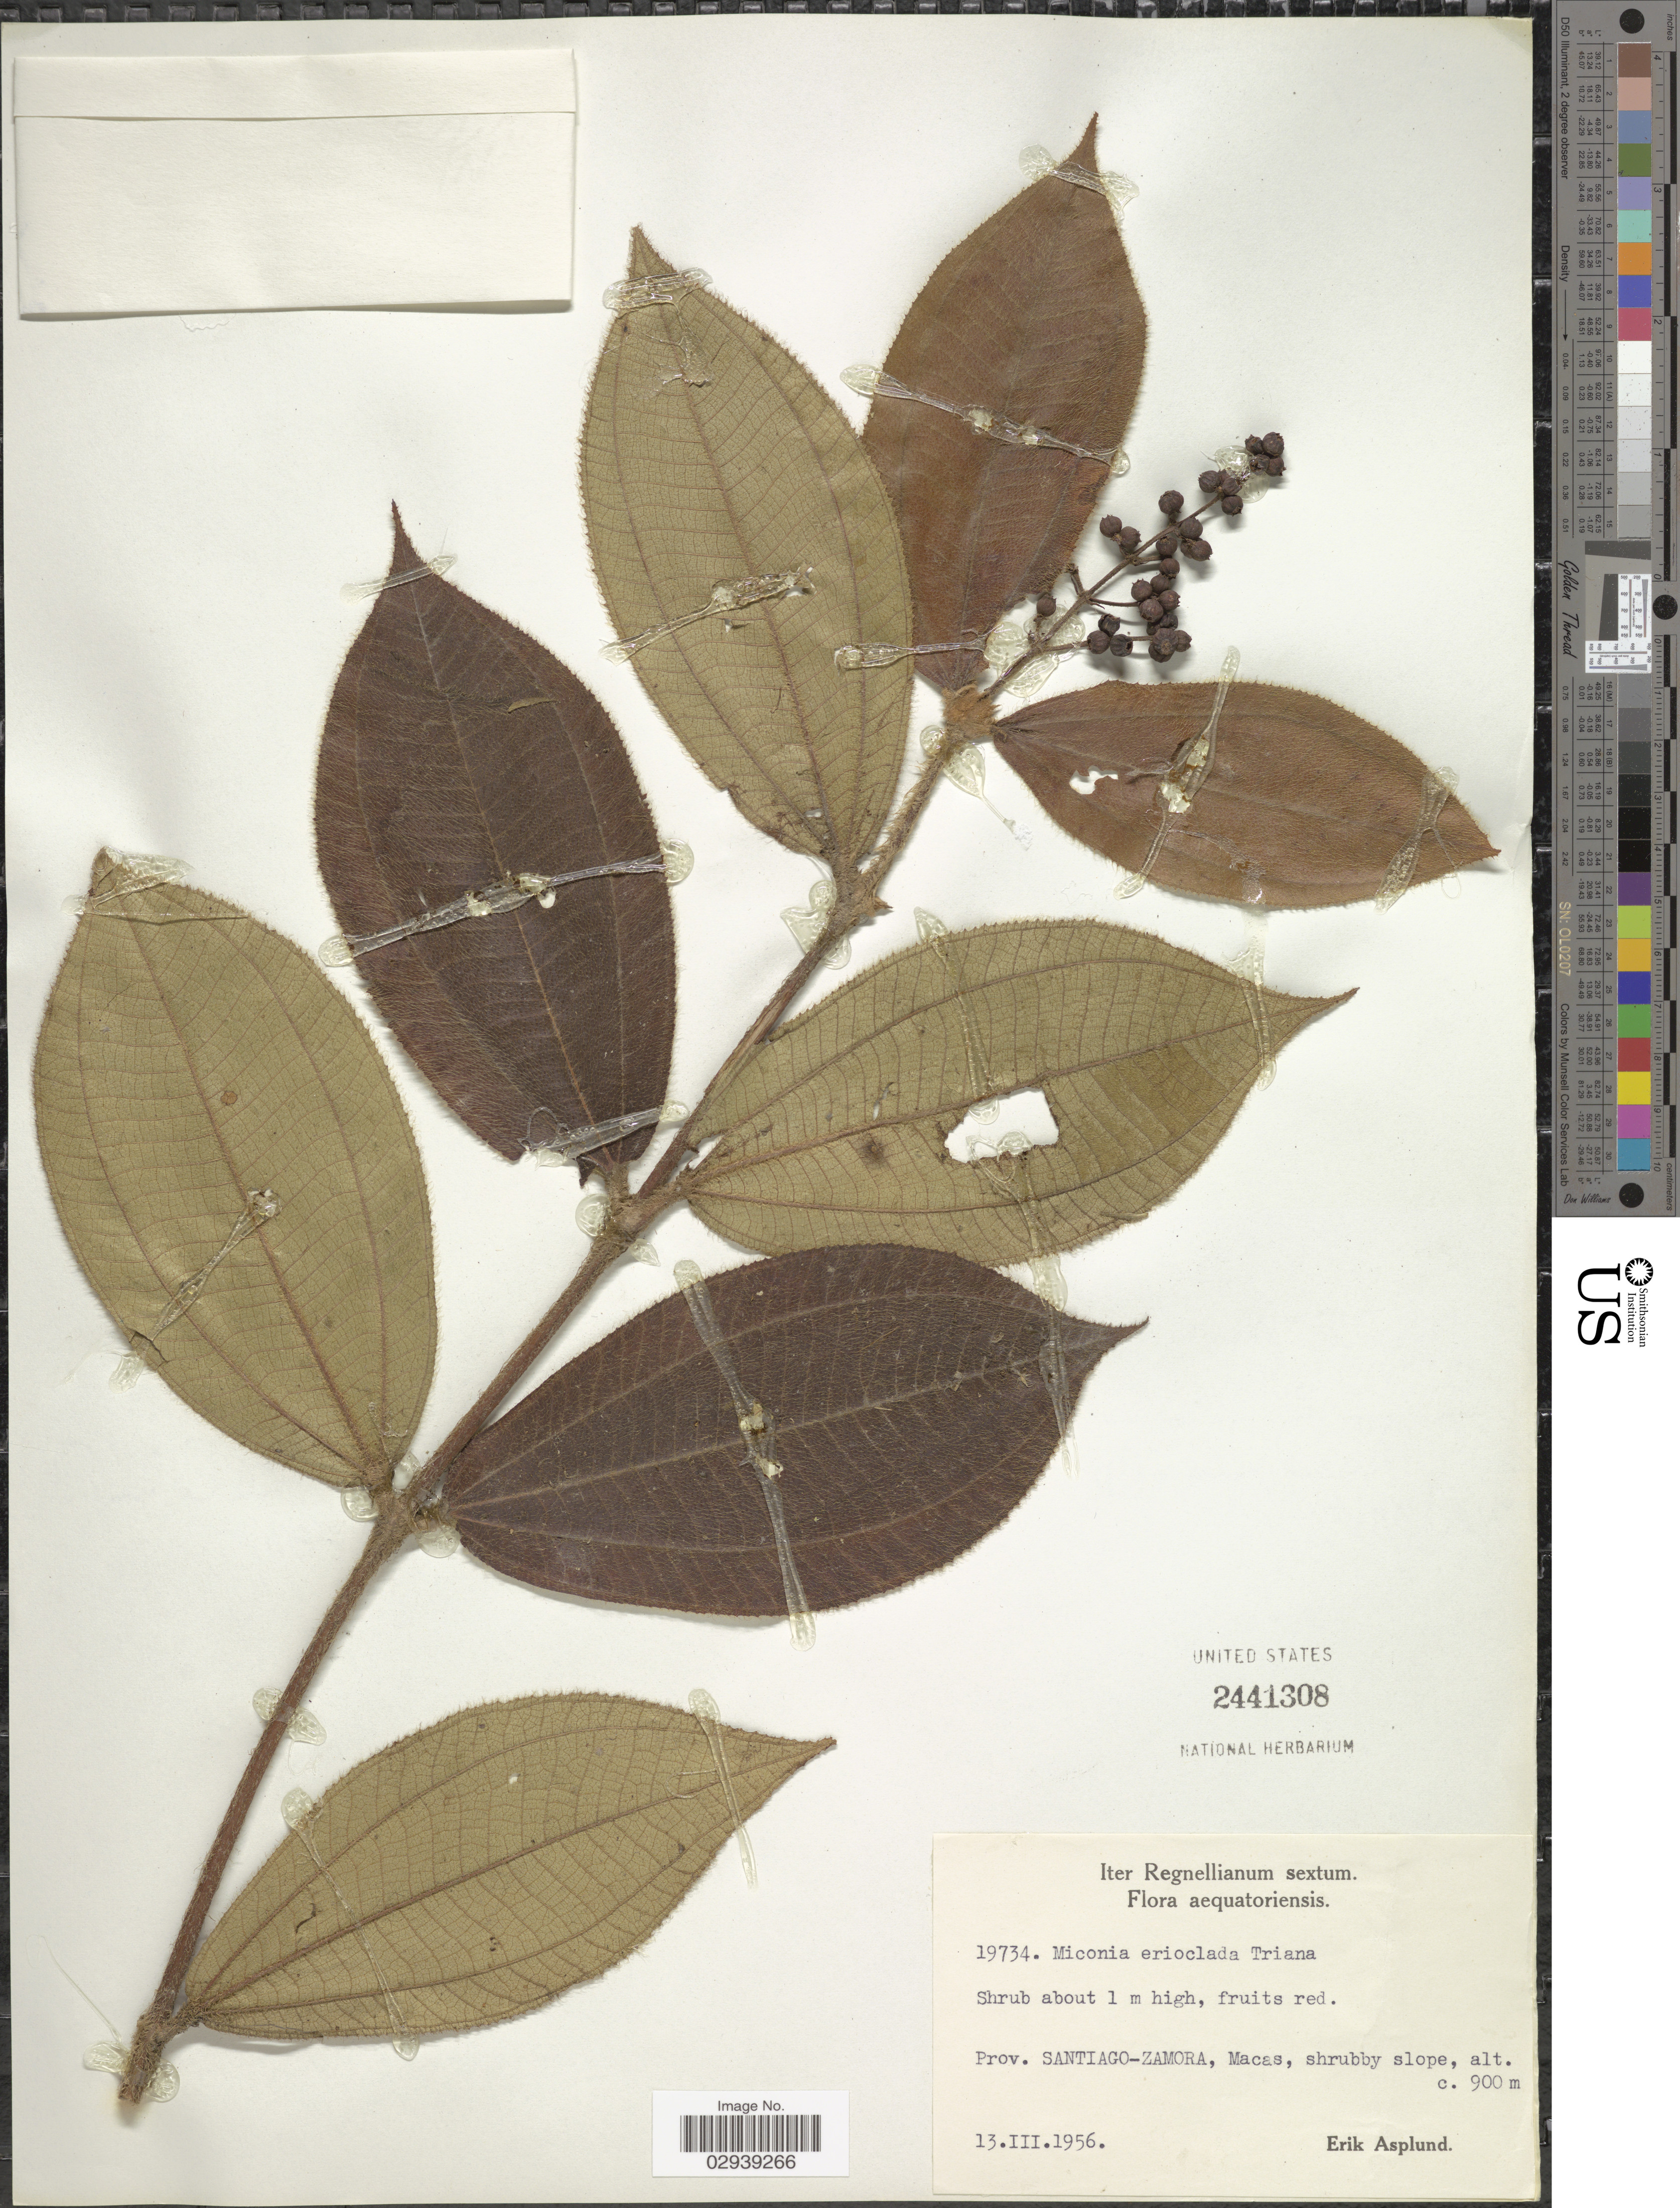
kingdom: Plantae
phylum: Tracheophyta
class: Magnoliopsida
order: Myrtales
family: Melastomataceae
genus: Miconia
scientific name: Miconia erioclada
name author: Triana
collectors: E. Asplund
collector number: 19734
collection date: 1956-03-13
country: Ecuador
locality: Aequatoriensis. Prov. Santiago-Zamora, Macas.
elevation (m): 900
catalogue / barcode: US 2441308